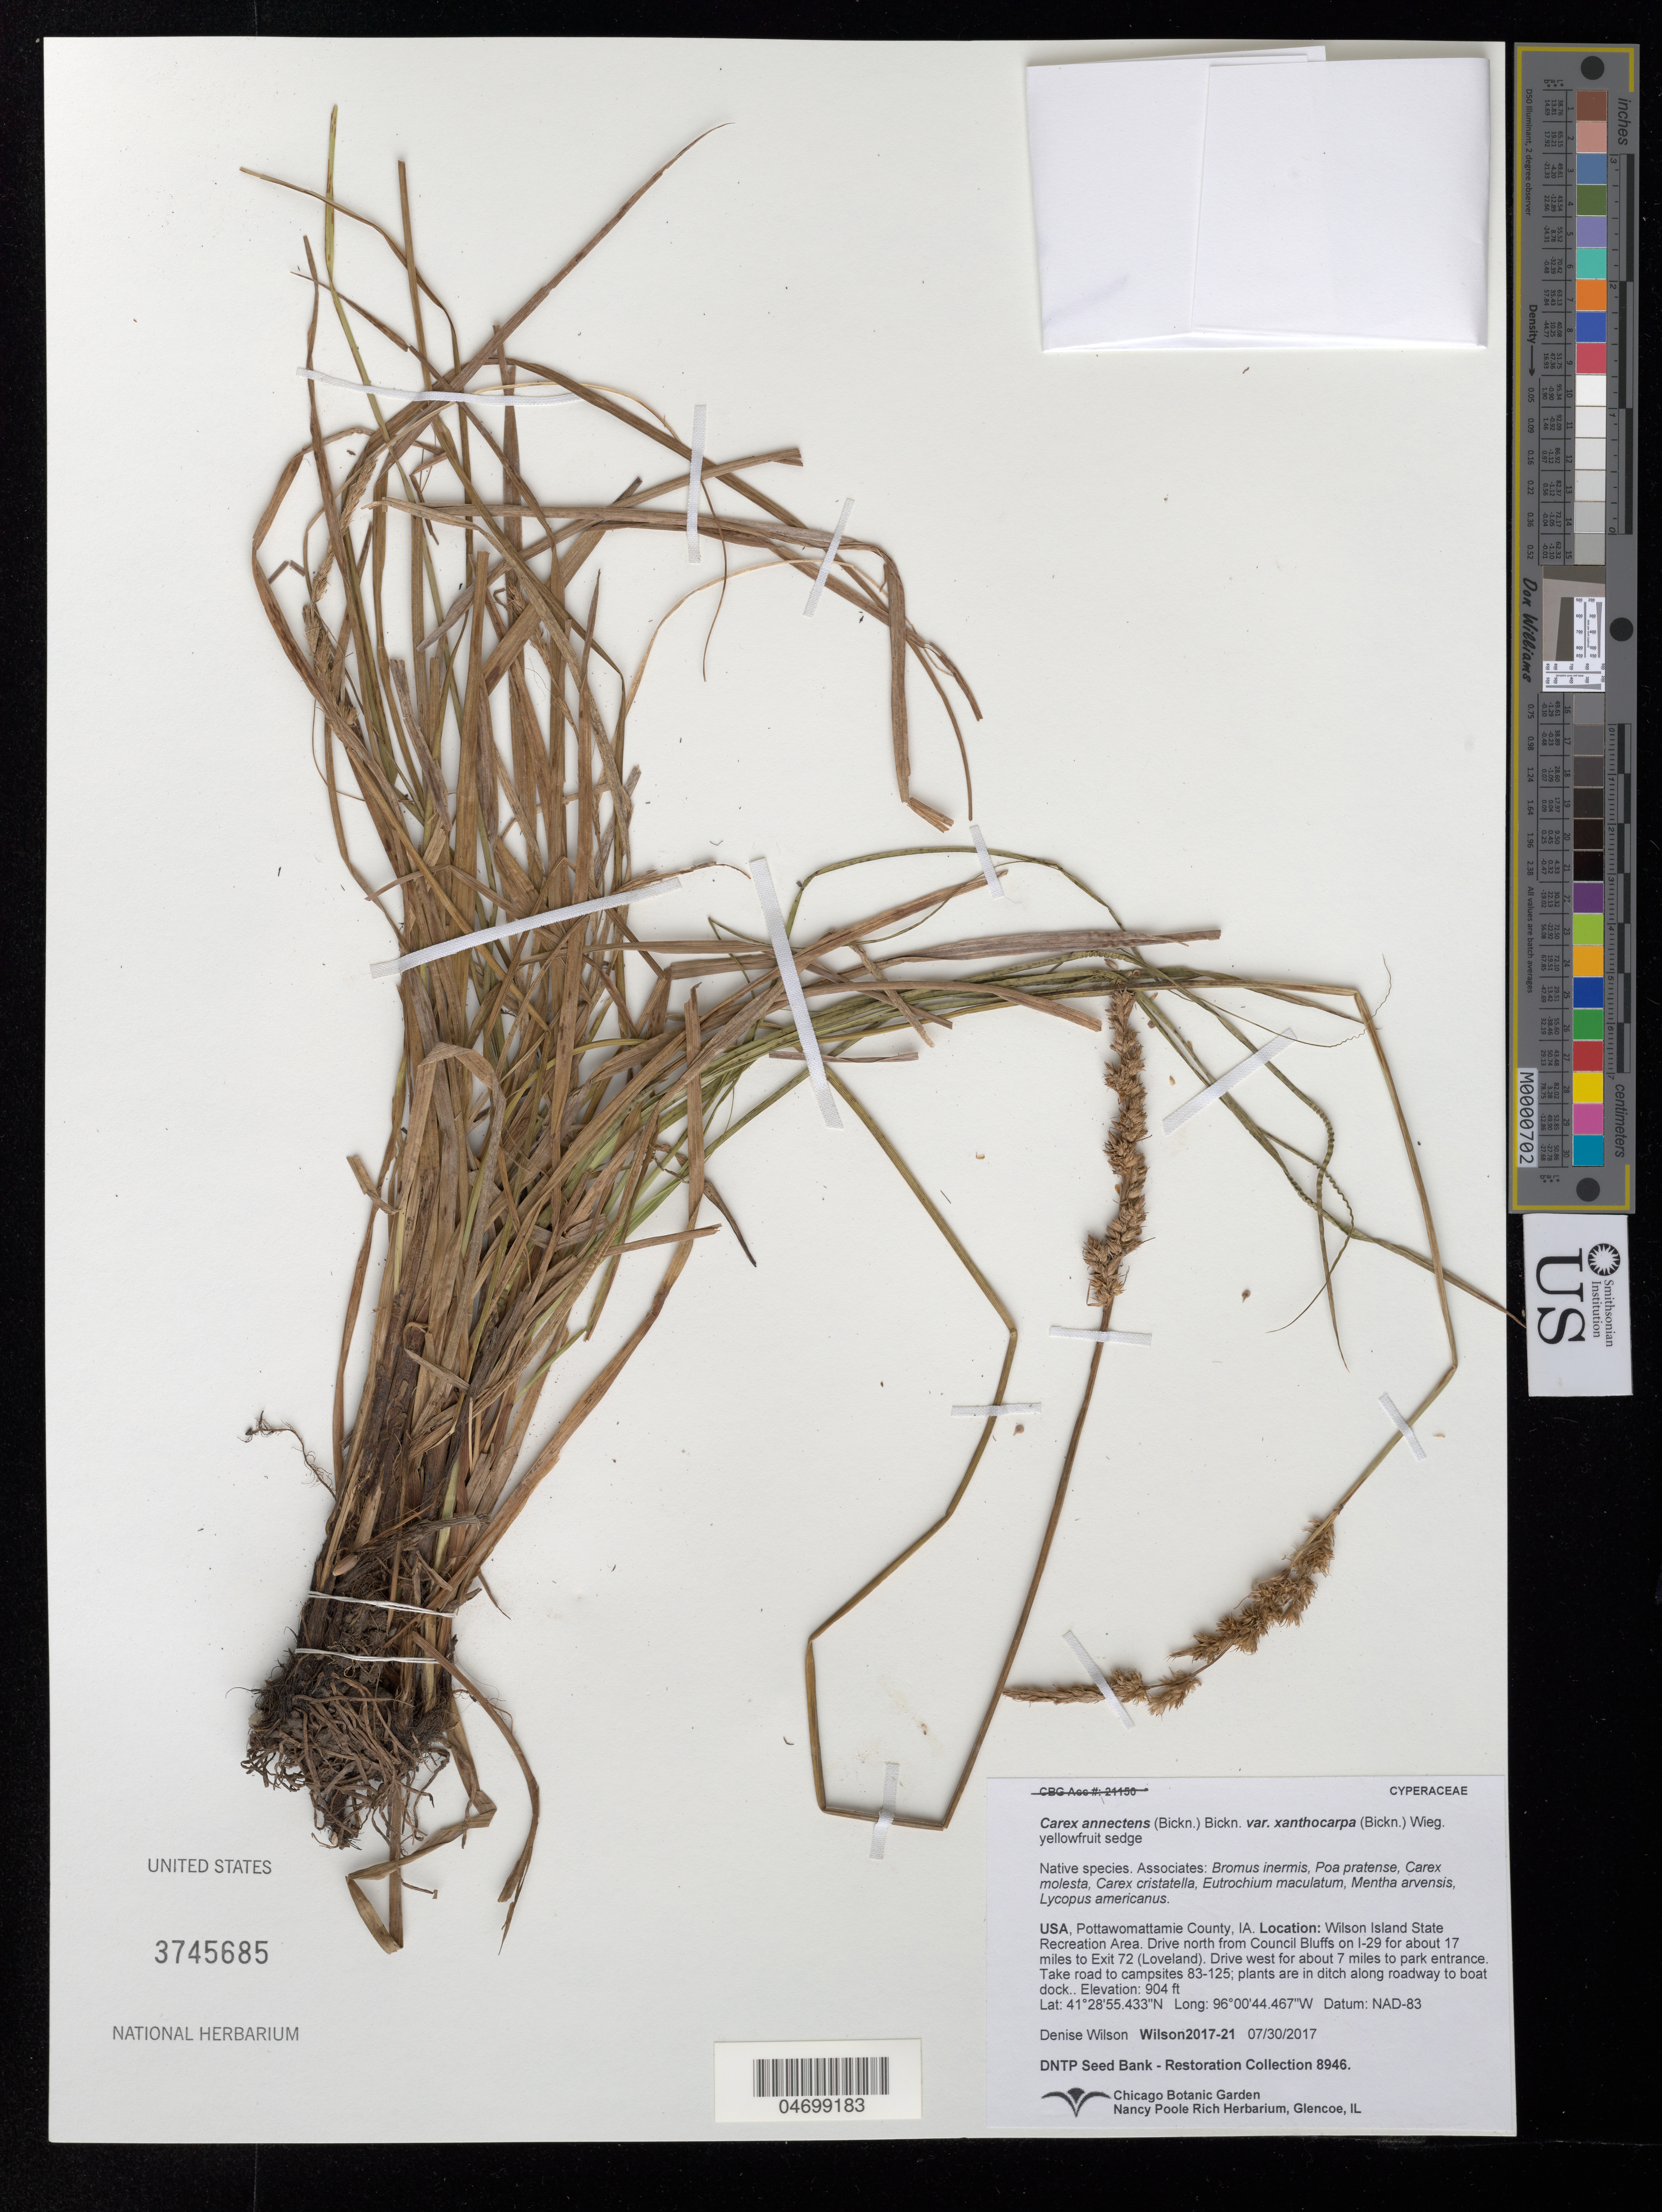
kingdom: Plantae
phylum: Tracheophyta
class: Liliopsida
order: Poales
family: Cyperaceae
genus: Carex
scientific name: Carex annectens var. xanthocarpa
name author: (Kük.) Wiegand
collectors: D. Wilson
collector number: Wilson2017-21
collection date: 2017-07-30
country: United States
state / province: Iowa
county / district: Pottawottamie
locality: Wilson Island State Recreation Area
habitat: With Bromus inermis, Poa pratense, Carex molesta, etc.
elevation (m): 276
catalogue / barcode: US 3745685